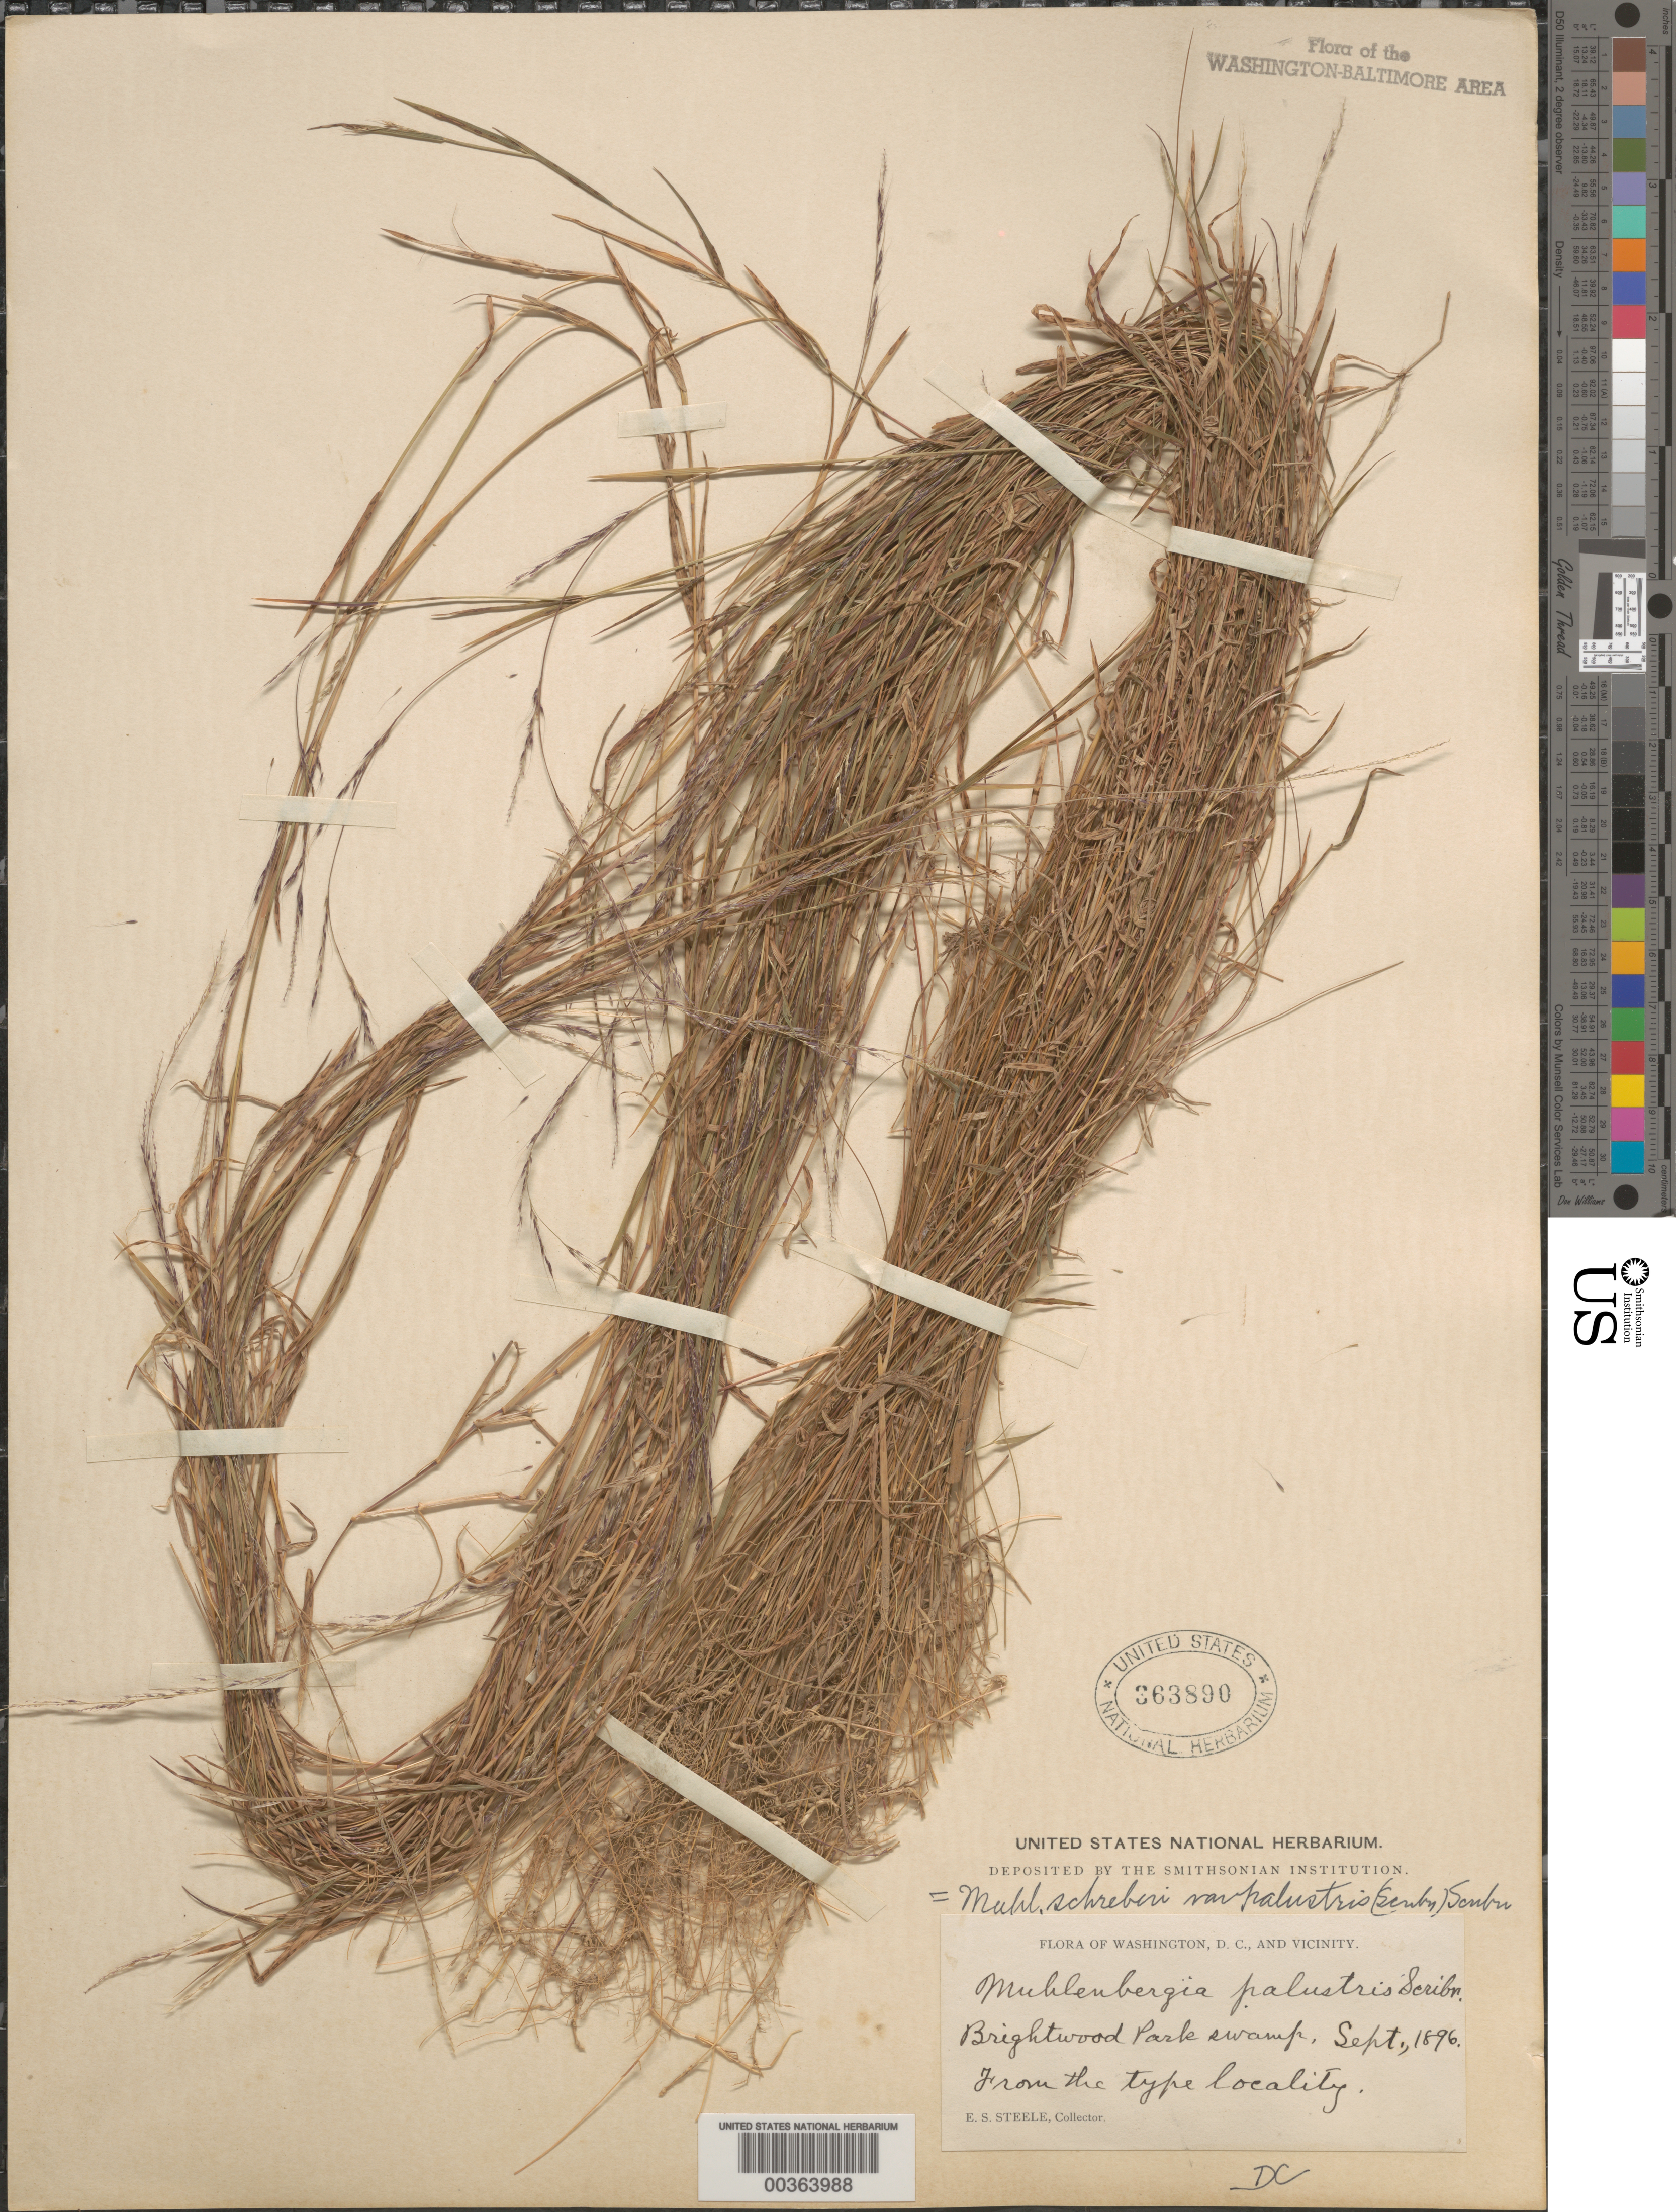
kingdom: Plantae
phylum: Tracheophyta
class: Liliopsida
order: Poales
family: Poaceae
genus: Muhlenbergia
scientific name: Muhlenbergia schreberi var. palustris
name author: J.F. Gmel.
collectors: E. Steele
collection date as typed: Sep 1896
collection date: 1896-09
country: United States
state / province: District of Columbia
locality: Brightwood Park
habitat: Lawns and borders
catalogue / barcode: US 363890